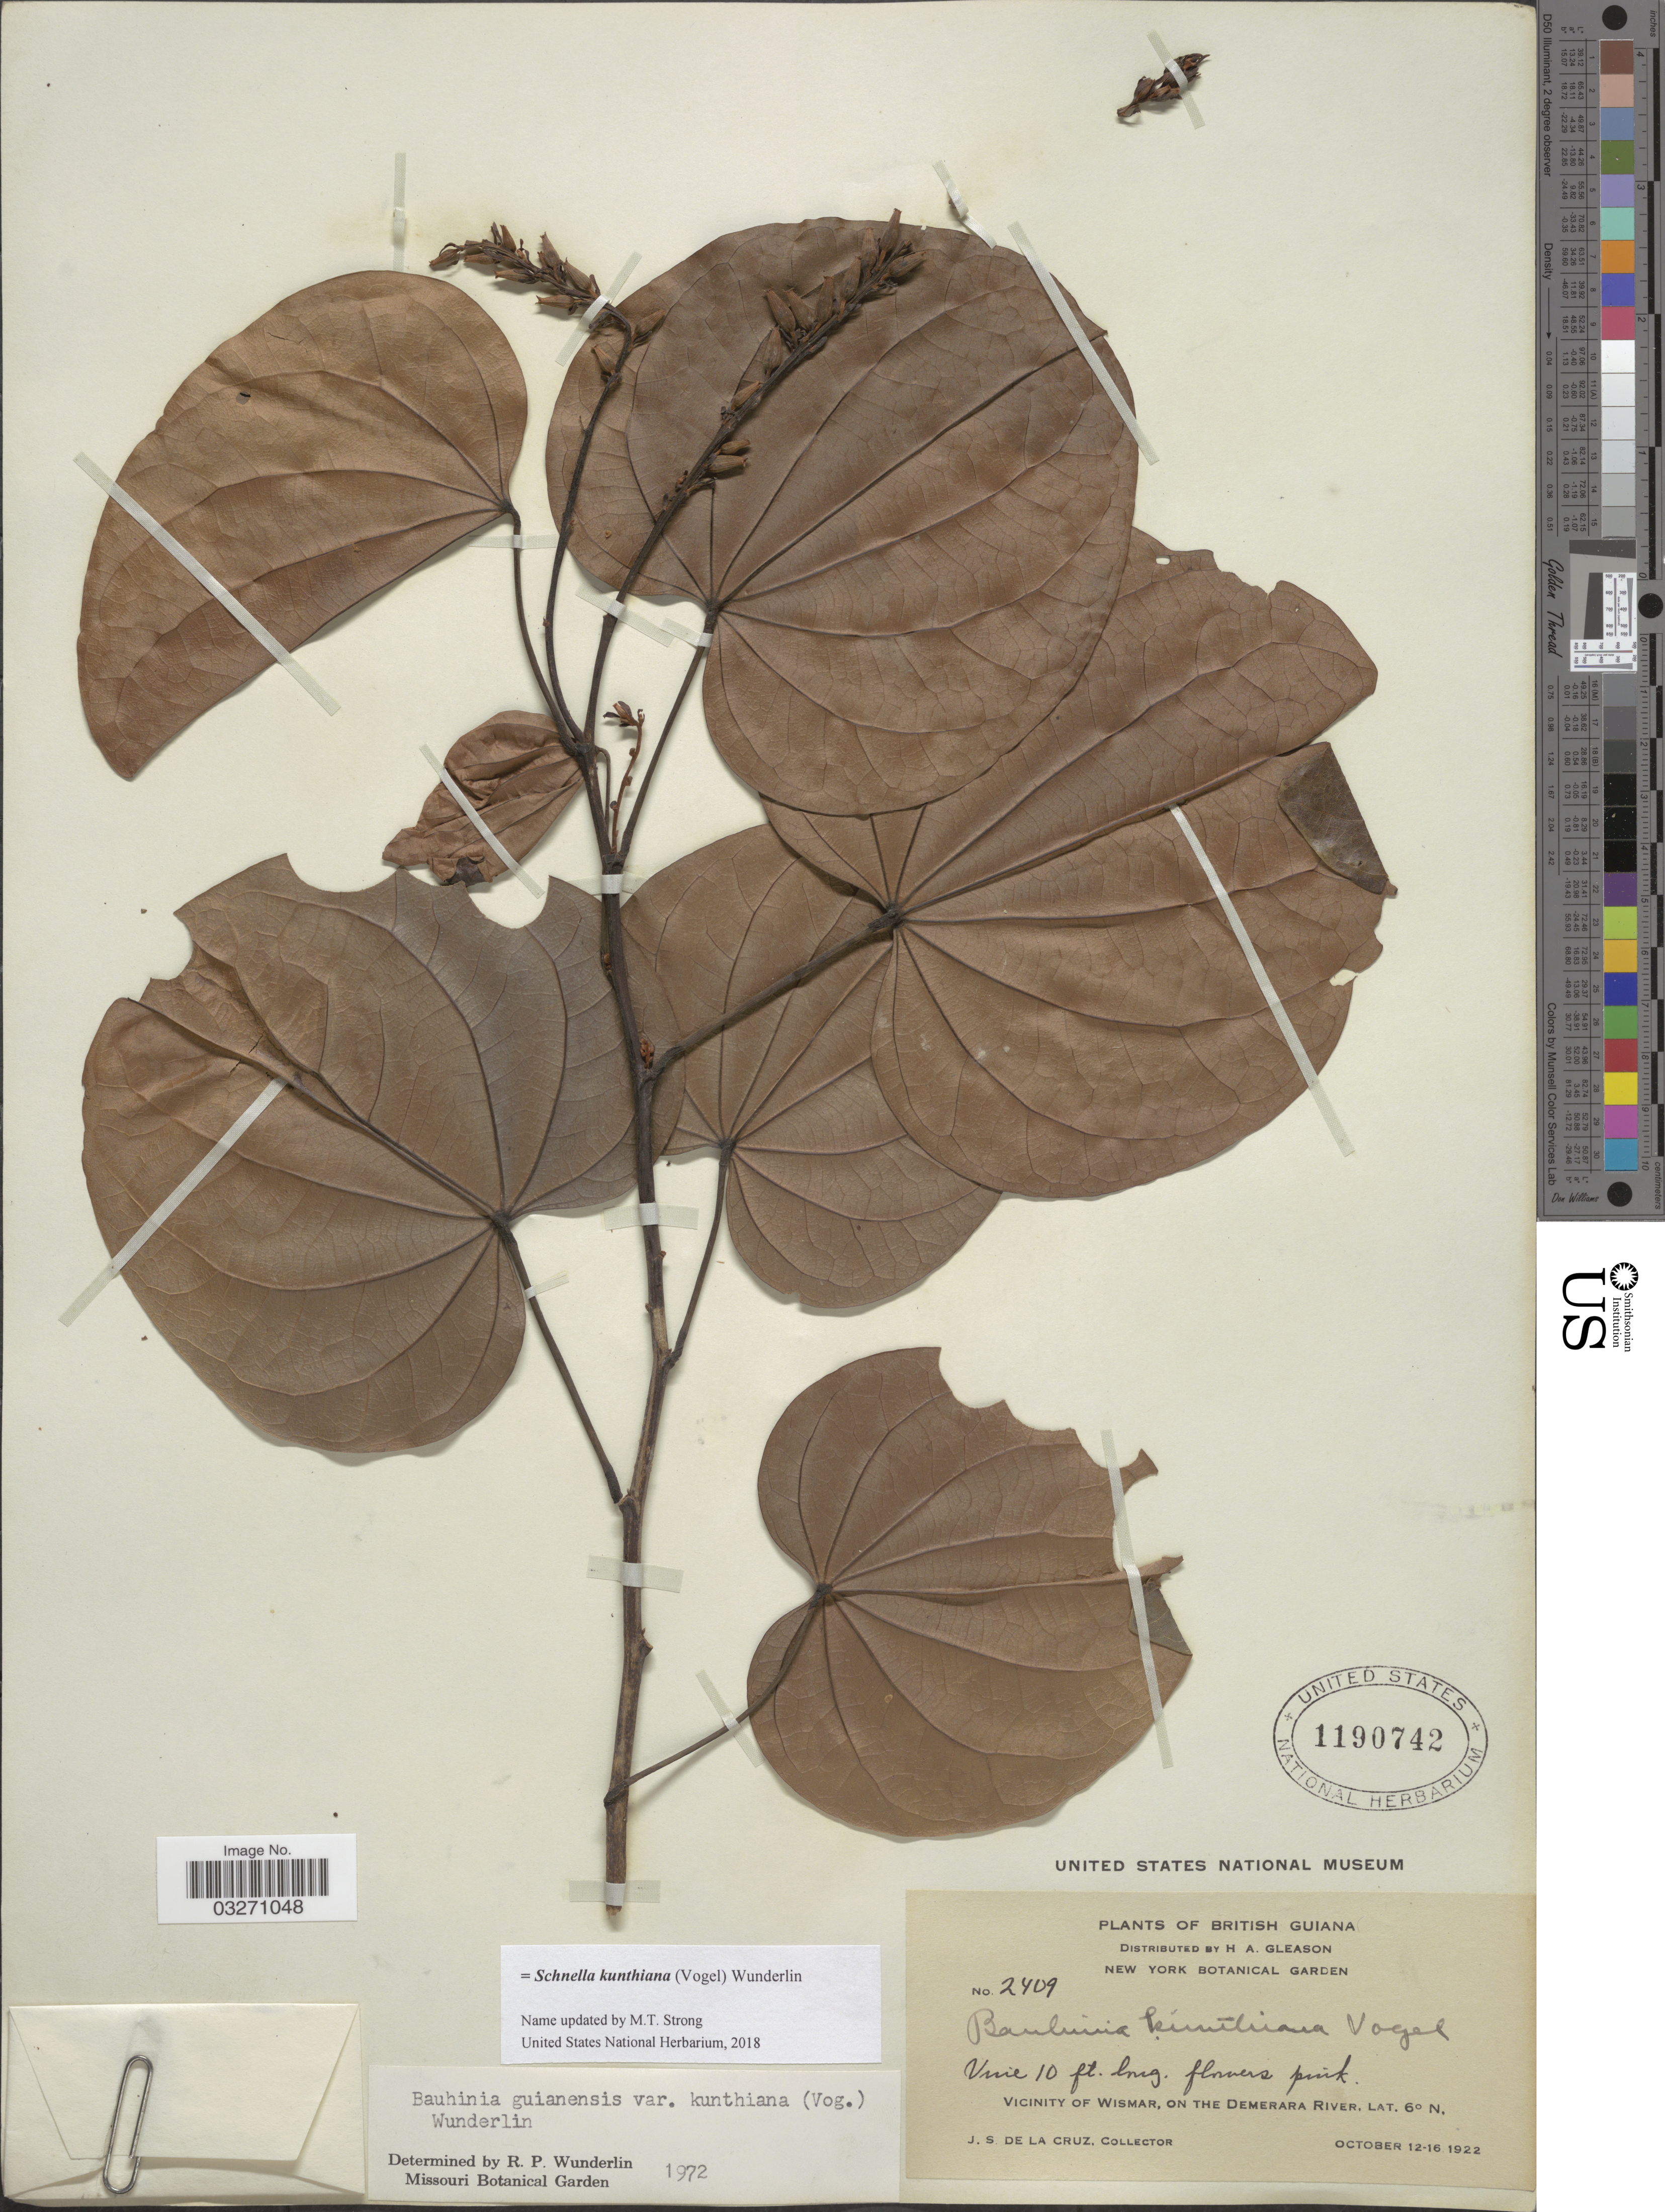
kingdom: Plantae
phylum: Tracheophyta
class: Magnoliopsida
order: Fabales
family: Fabaceae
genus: Schnella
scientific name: Schnella kunthiana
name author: (Vogel) Wunderlin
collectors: J. S. de la Cruz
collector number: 2409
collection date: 1922-10-12/1922-10-16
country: Guyana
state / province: Demerara-Mahaica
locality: British Guiana, Vicinity of Wismar, On the Demerara River.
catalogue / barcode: US 1190742